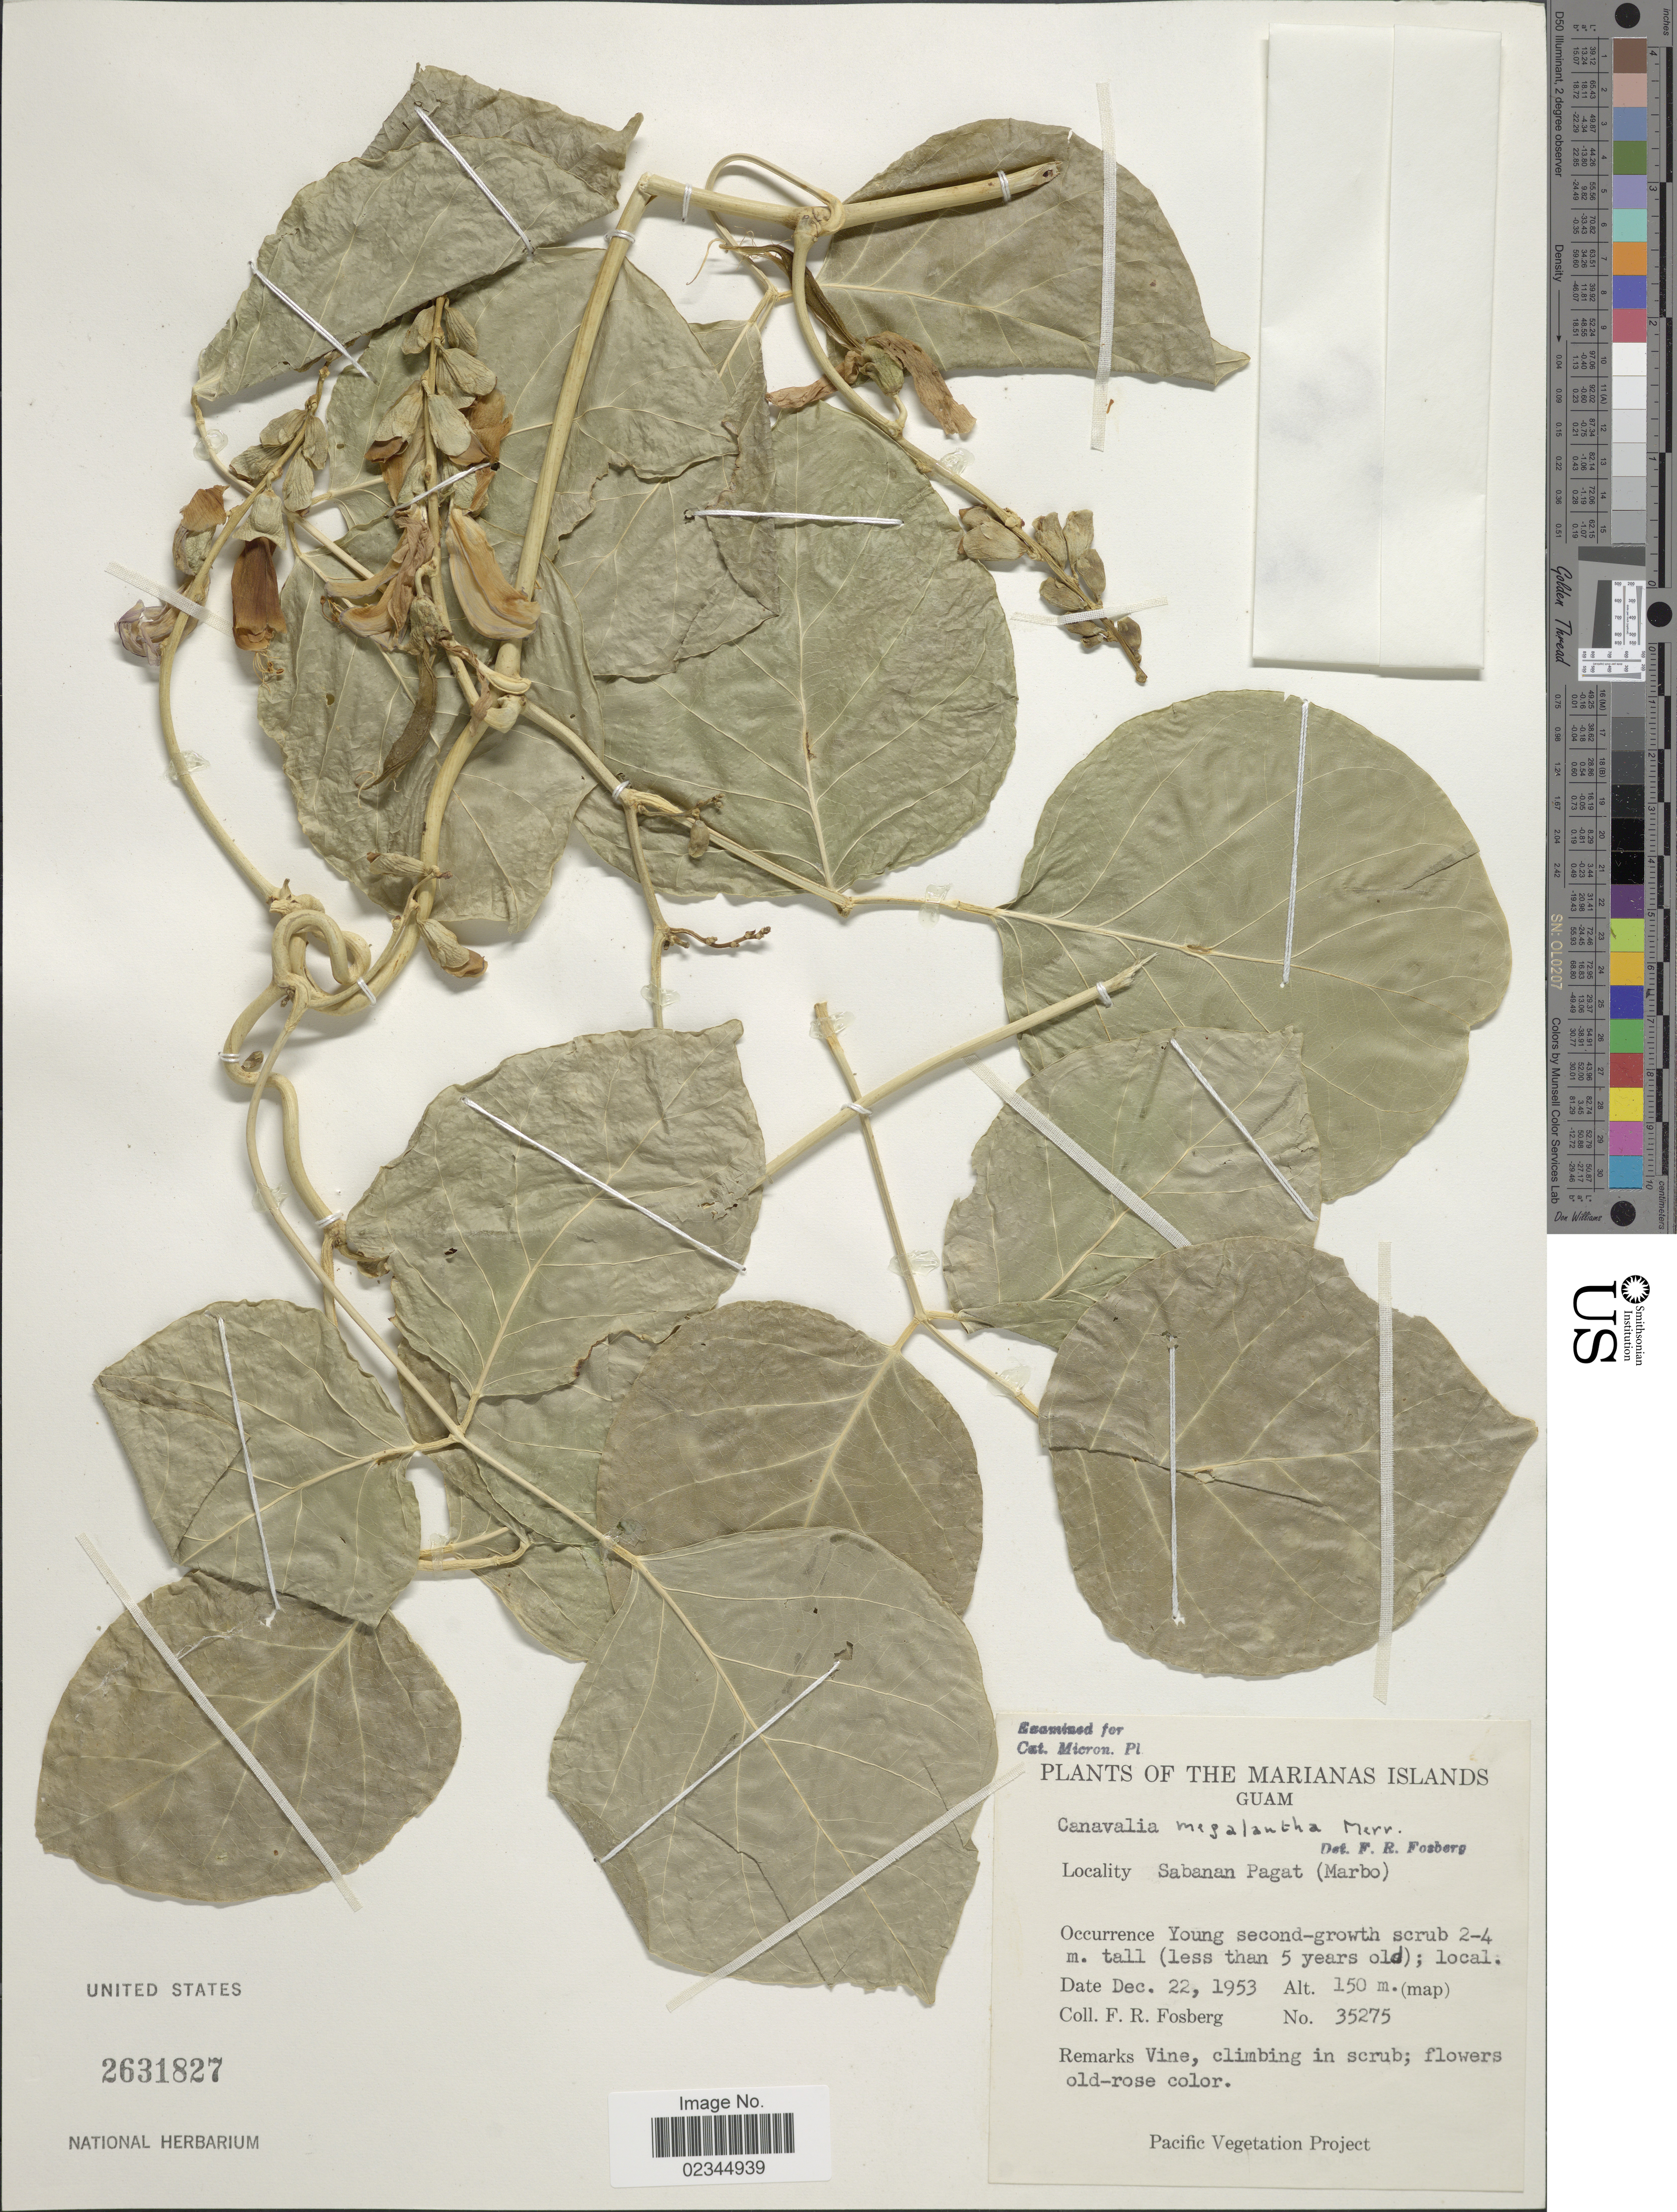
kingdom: Plantae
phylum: Tracheophyta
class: Magnoliopsida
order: Fabales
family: Fabaceae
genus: Canavalia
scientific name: Canavalia megalantha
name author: Merr.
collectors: F. R. Fosberg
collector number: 35275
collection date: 1953-12-22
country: Guam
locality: The Marianas Islands, Sabanan Pagat (Marbo)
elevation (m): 150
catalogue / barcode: US 2631827